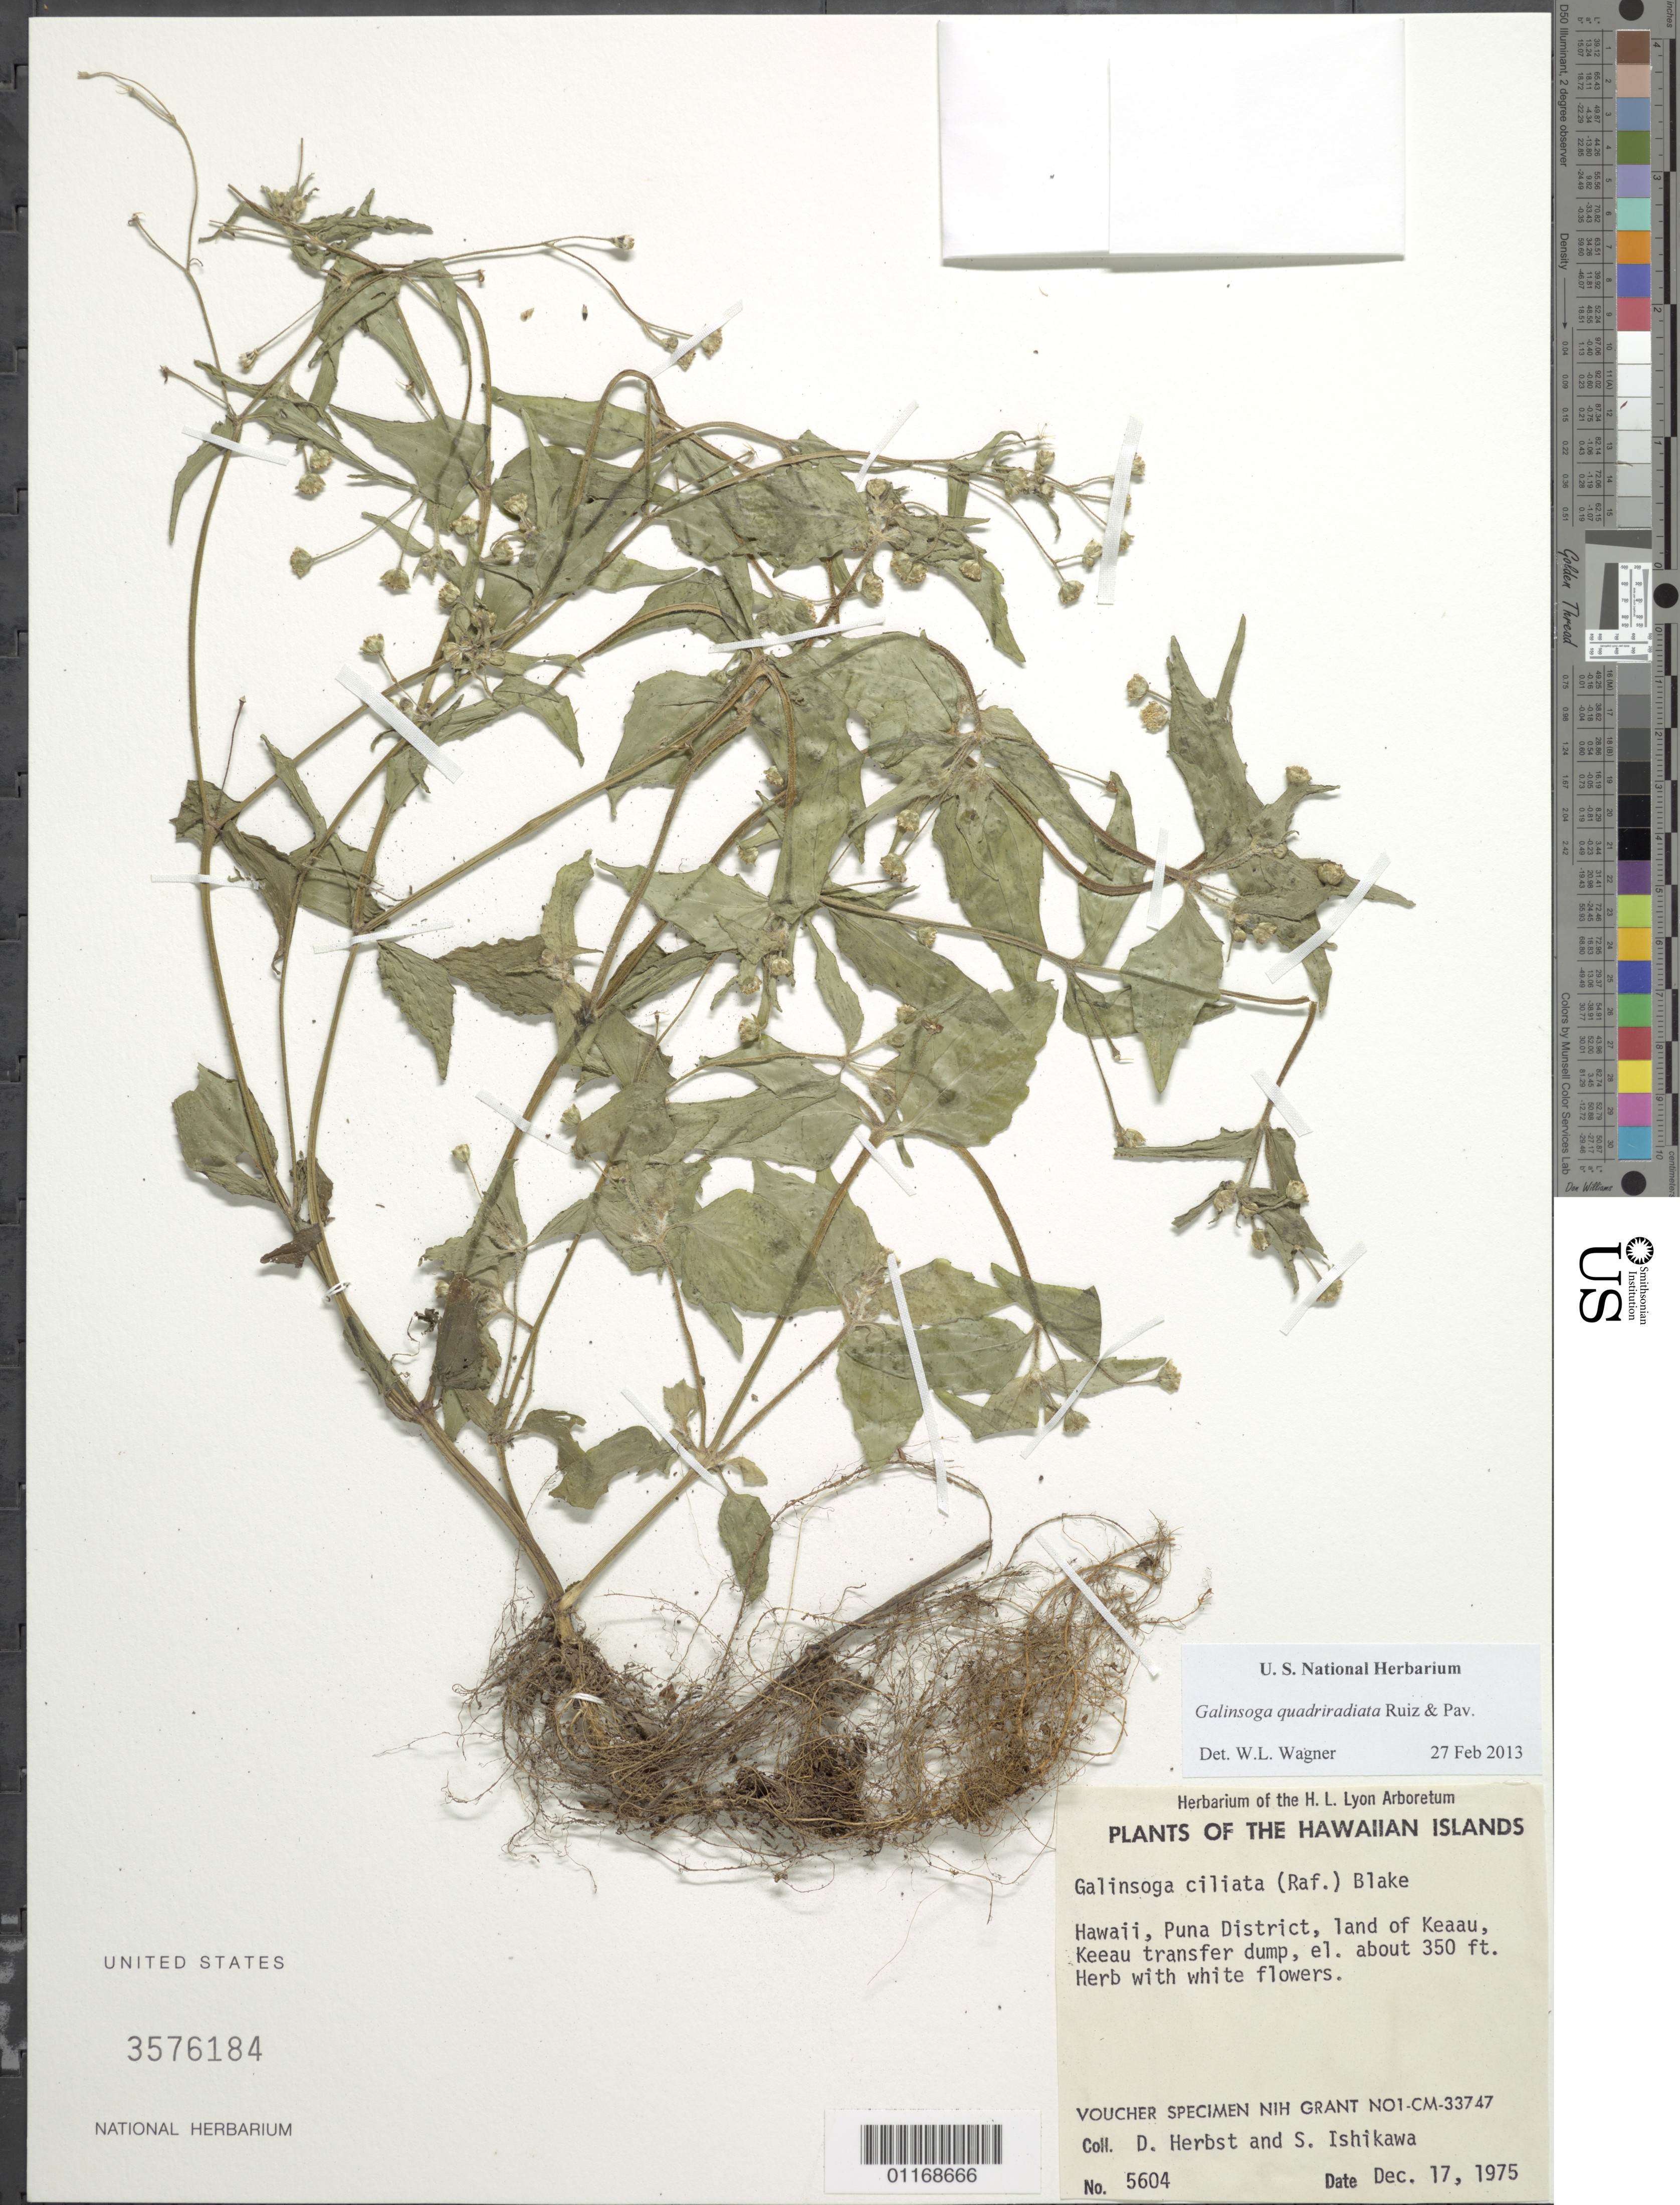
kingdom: Plantae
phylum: Tracheophyta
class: Magnoliopsida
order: Asterales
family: Asteraceae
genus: Galinsoga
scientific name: Galinsoga quadriradiata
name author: Ruiz & Pav.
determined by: Wagner, W. L., (BOT), Smithsonian Institution - National Museum of Natural History (UNITED STATES)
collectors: D. R. Herbst & S. Ishikawa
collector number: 5604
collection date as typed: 17 Dec 1975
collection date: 1975-12-17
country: United States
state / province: Hawaii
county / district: Hawaii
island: Hawaii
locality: Puna District, Land of Keaau, Keeau transfer dump.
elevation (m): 107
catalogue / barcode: US 3576184